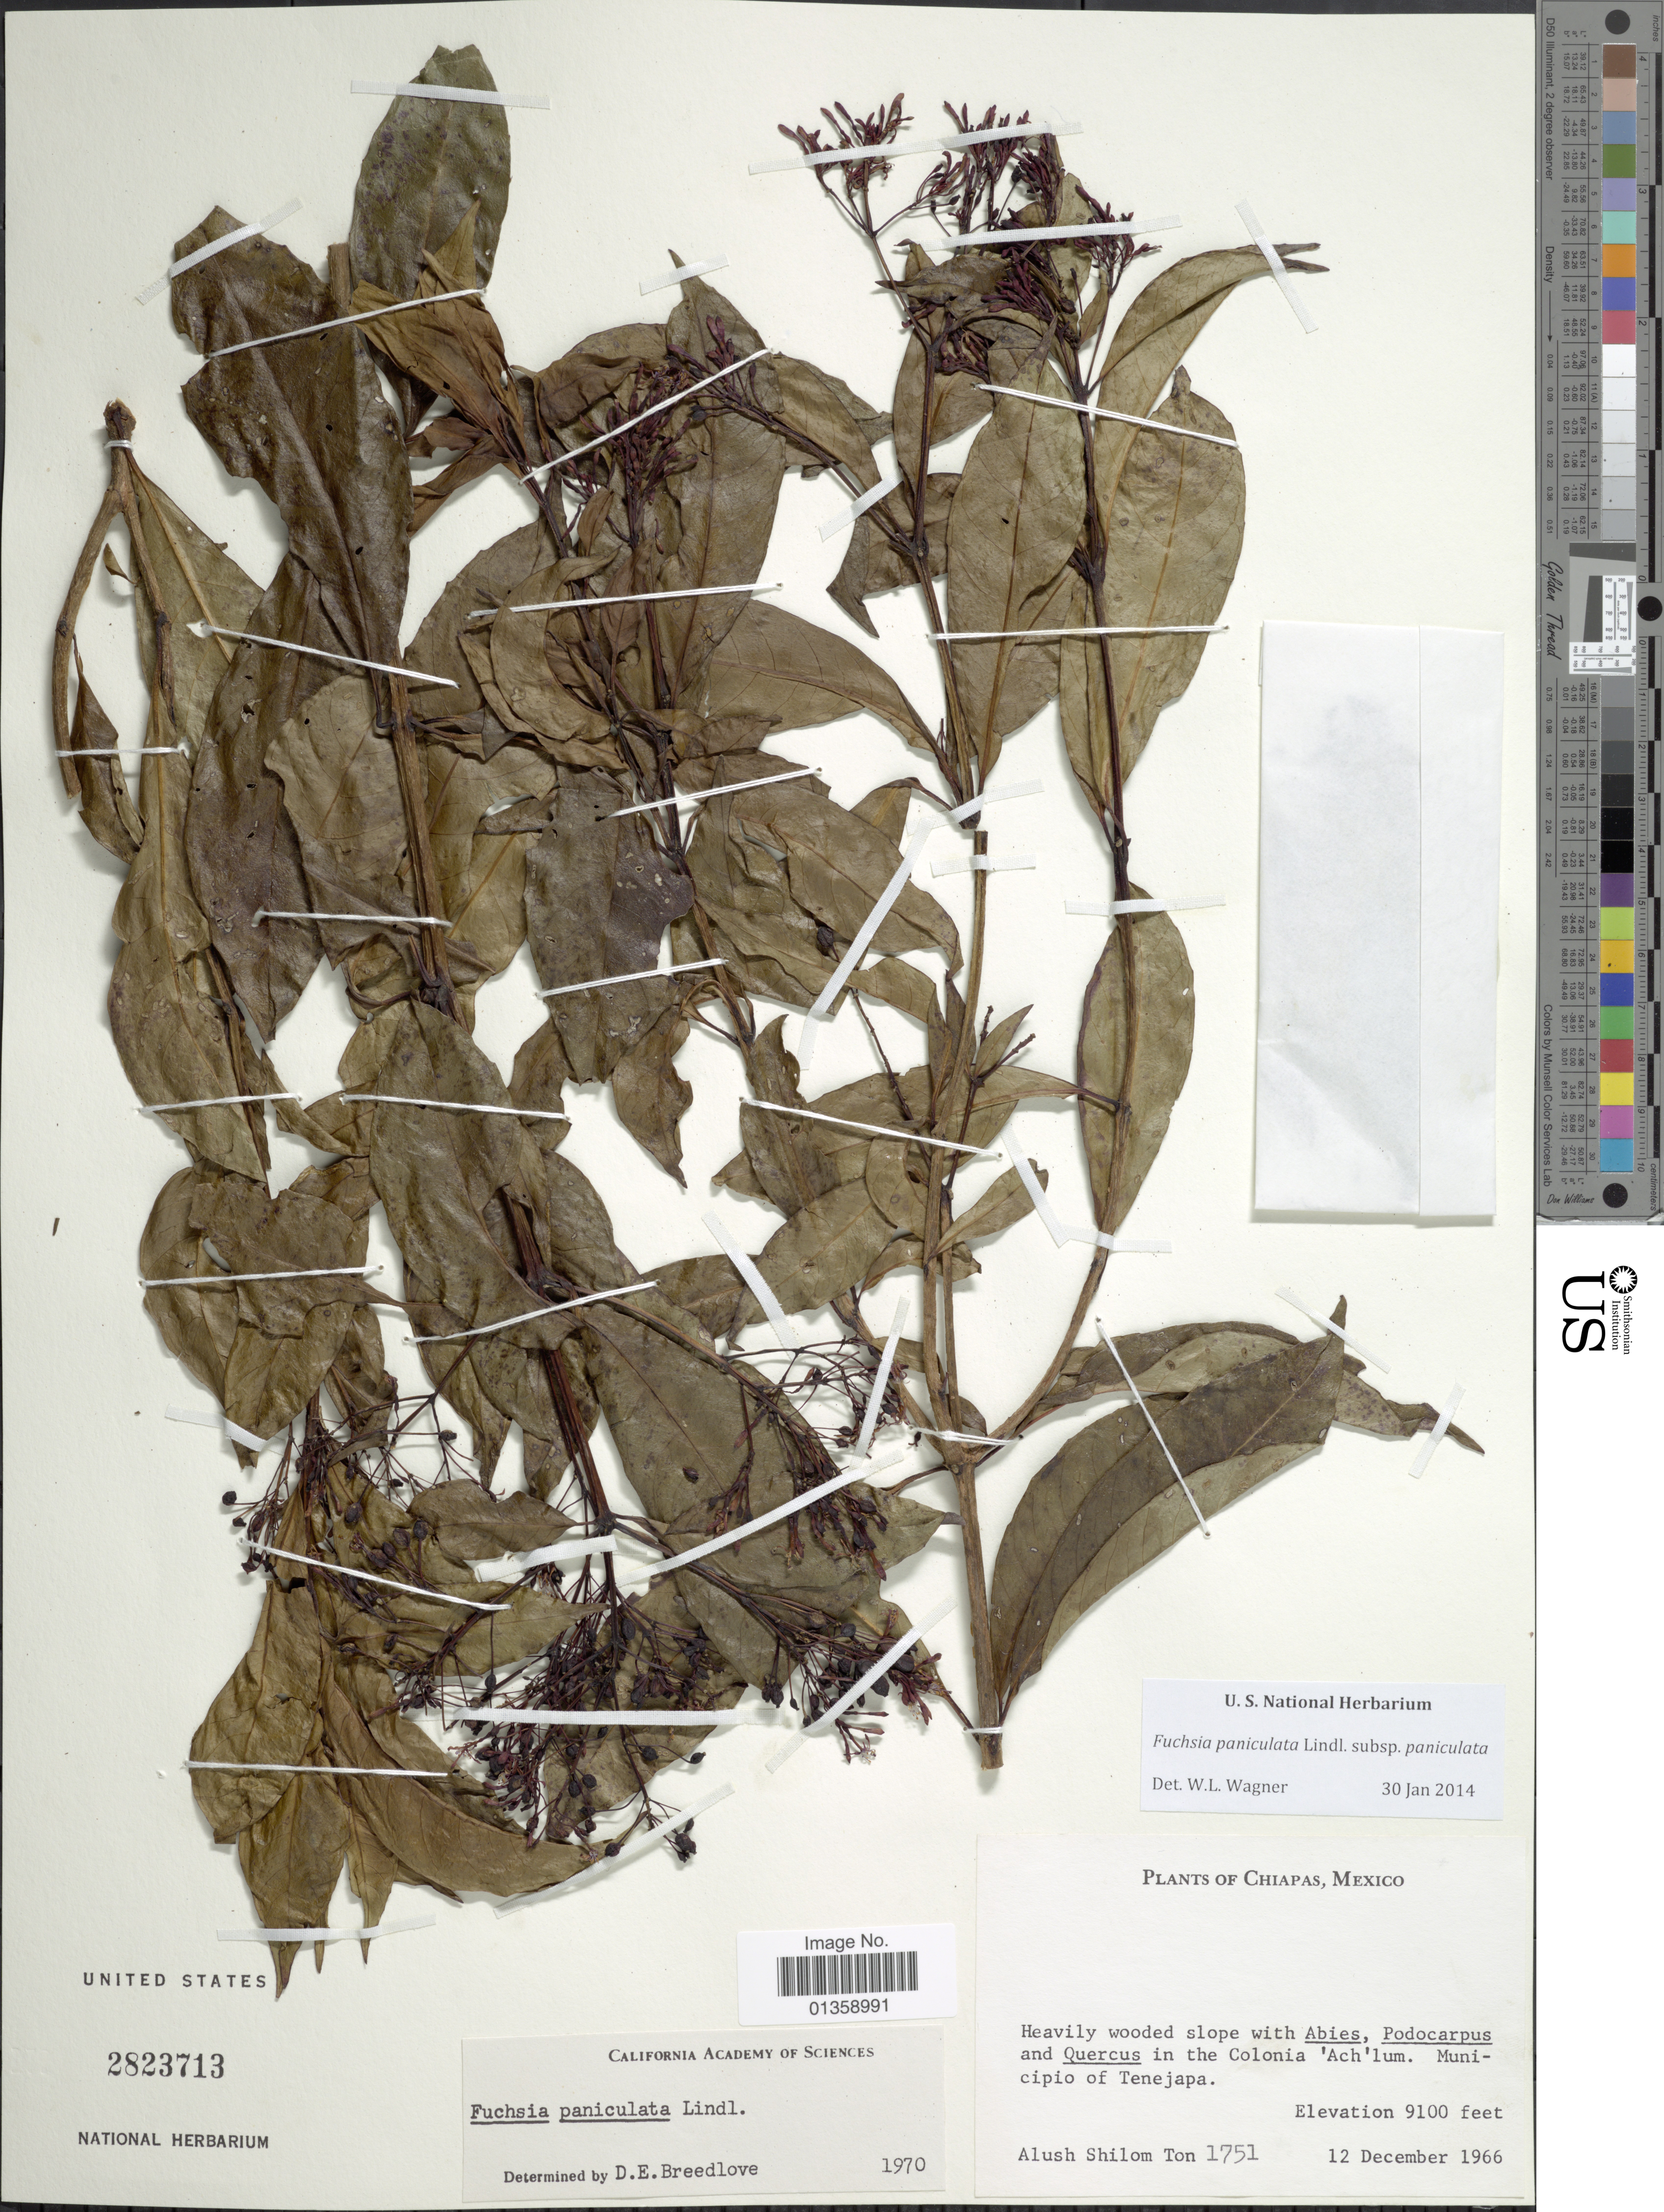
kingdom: Plantae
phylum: Tracheophyta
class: Magnoliopsida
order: Myrtales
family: Onagraceae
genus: Fuchsia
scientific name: Fuchsia paniculata subsp. paniculata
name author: Lindl.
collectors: A. S. Ton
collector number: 1751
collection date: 1966-12-12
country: Mexico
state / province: Chiapas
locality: In the Colonia 'Ach'lum. Municipio of Tenejapa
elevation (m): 2774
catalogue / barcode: US 2823713